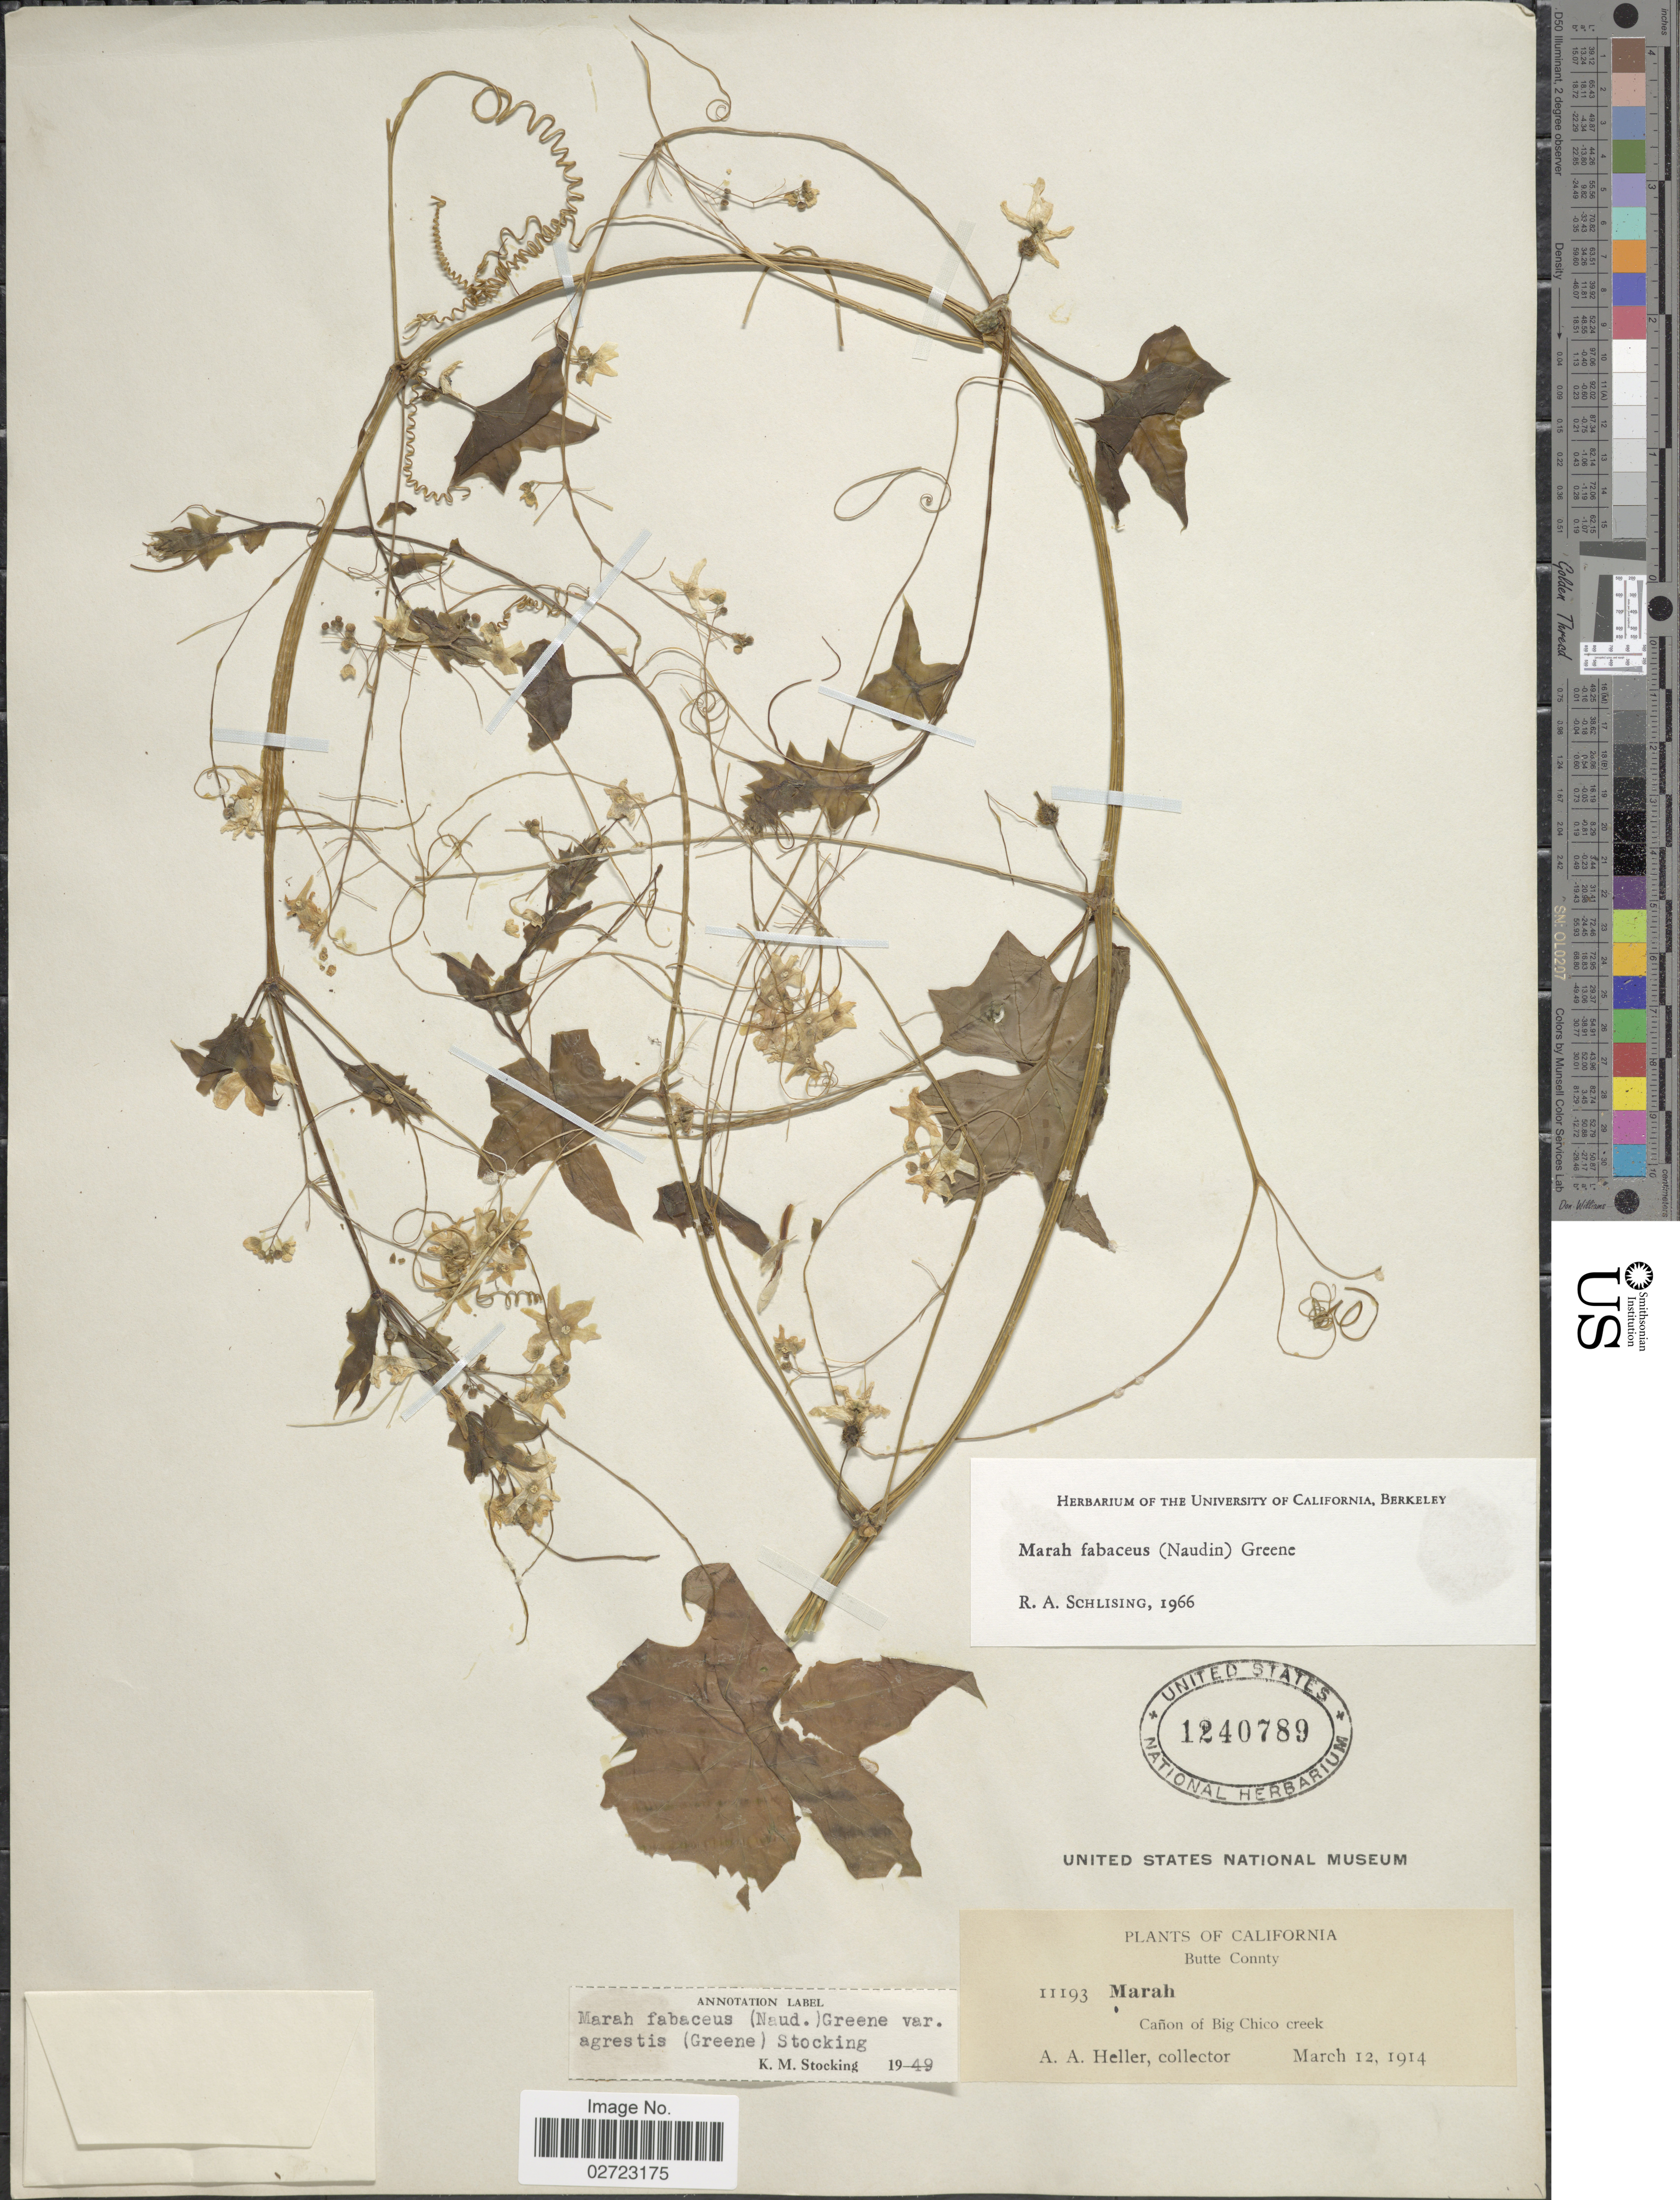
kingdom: Plantae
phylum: Tracheophyta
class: Magnoliopsida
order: Cucurbitales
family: Cucurbitaceae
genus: Marah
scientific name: Marah fabacea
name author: (Naudin) Greene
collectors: A. A. Heller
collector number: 11193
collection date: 1914-03-12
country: United States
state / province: California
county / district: Butte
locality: Butte County, Canon of Big Chico creek.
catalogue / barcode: US 1240789